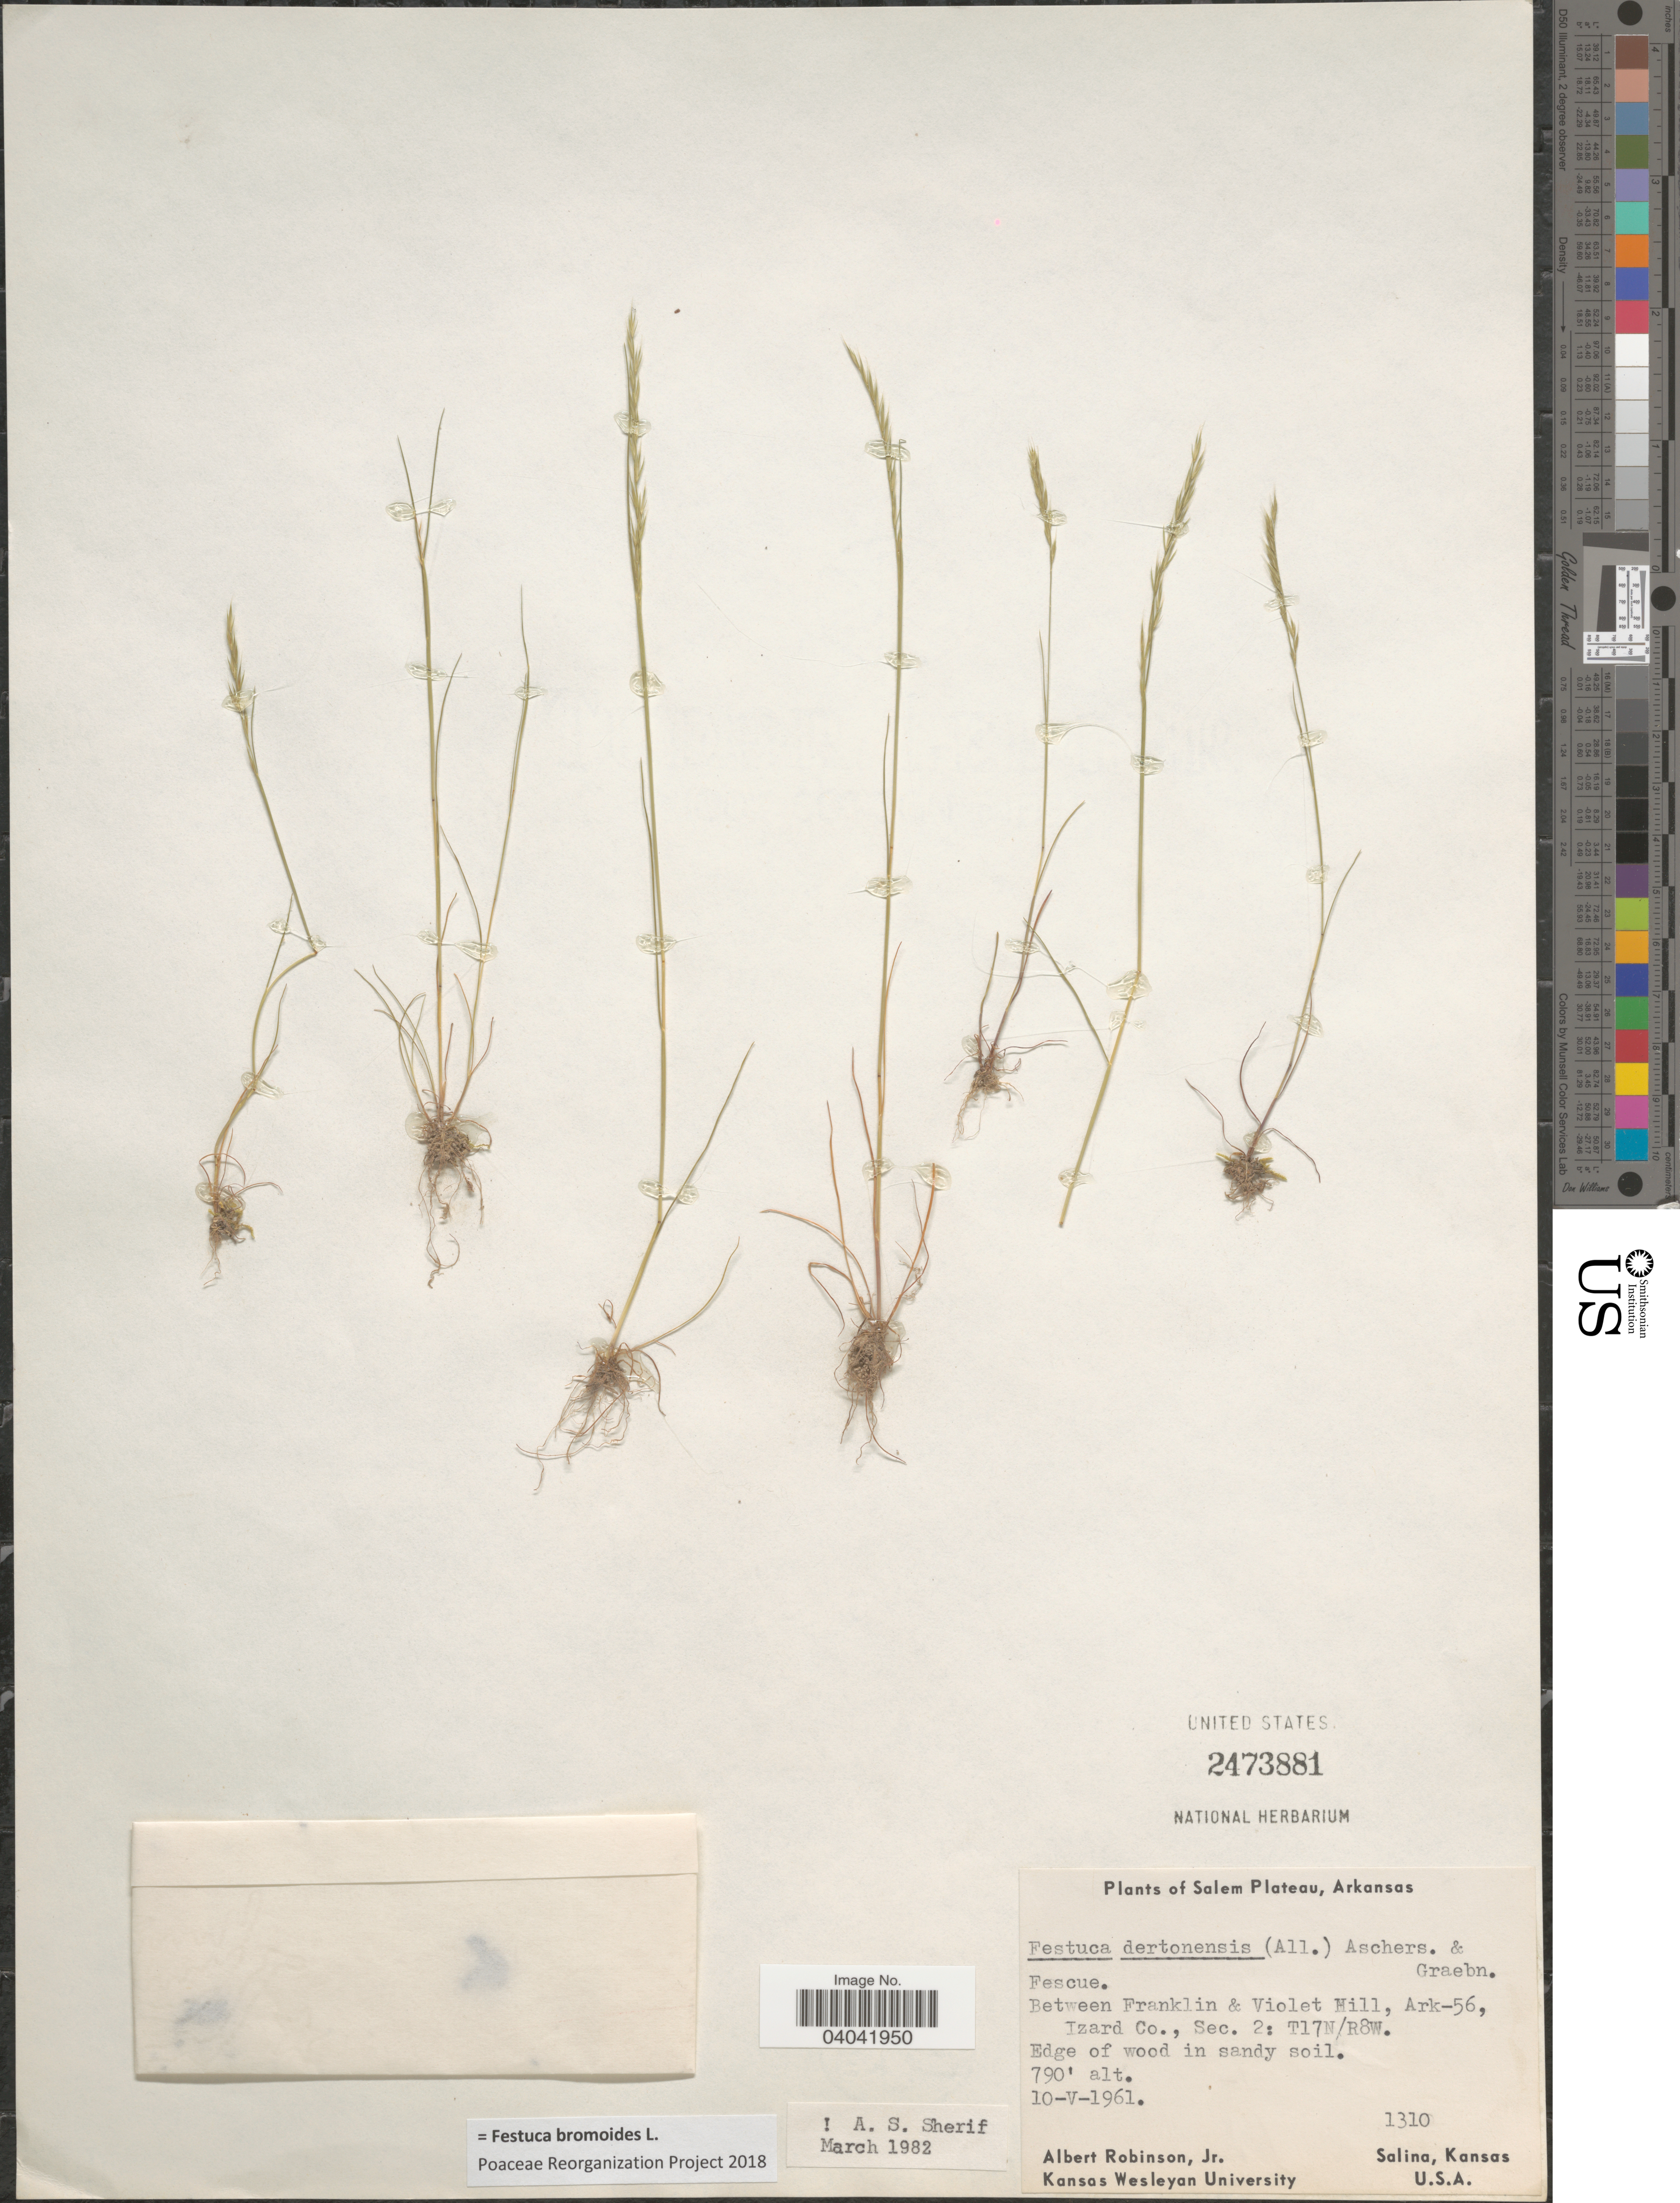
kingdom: Plantae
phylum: Tracheophyta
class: Liliopsida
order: Poales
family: Poaceae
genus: Festuca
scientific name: Festuca bromoides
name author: L.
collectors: A. Robinson Jr.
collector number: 1310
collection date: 1961-05-10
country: United States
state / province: Arkansas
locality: Salem Plateau. Between Franklin & Violet Mill, Ark-56, Izard Co., Sec. 2: T17N/R8W.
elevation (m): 241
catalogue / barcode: US 2473881